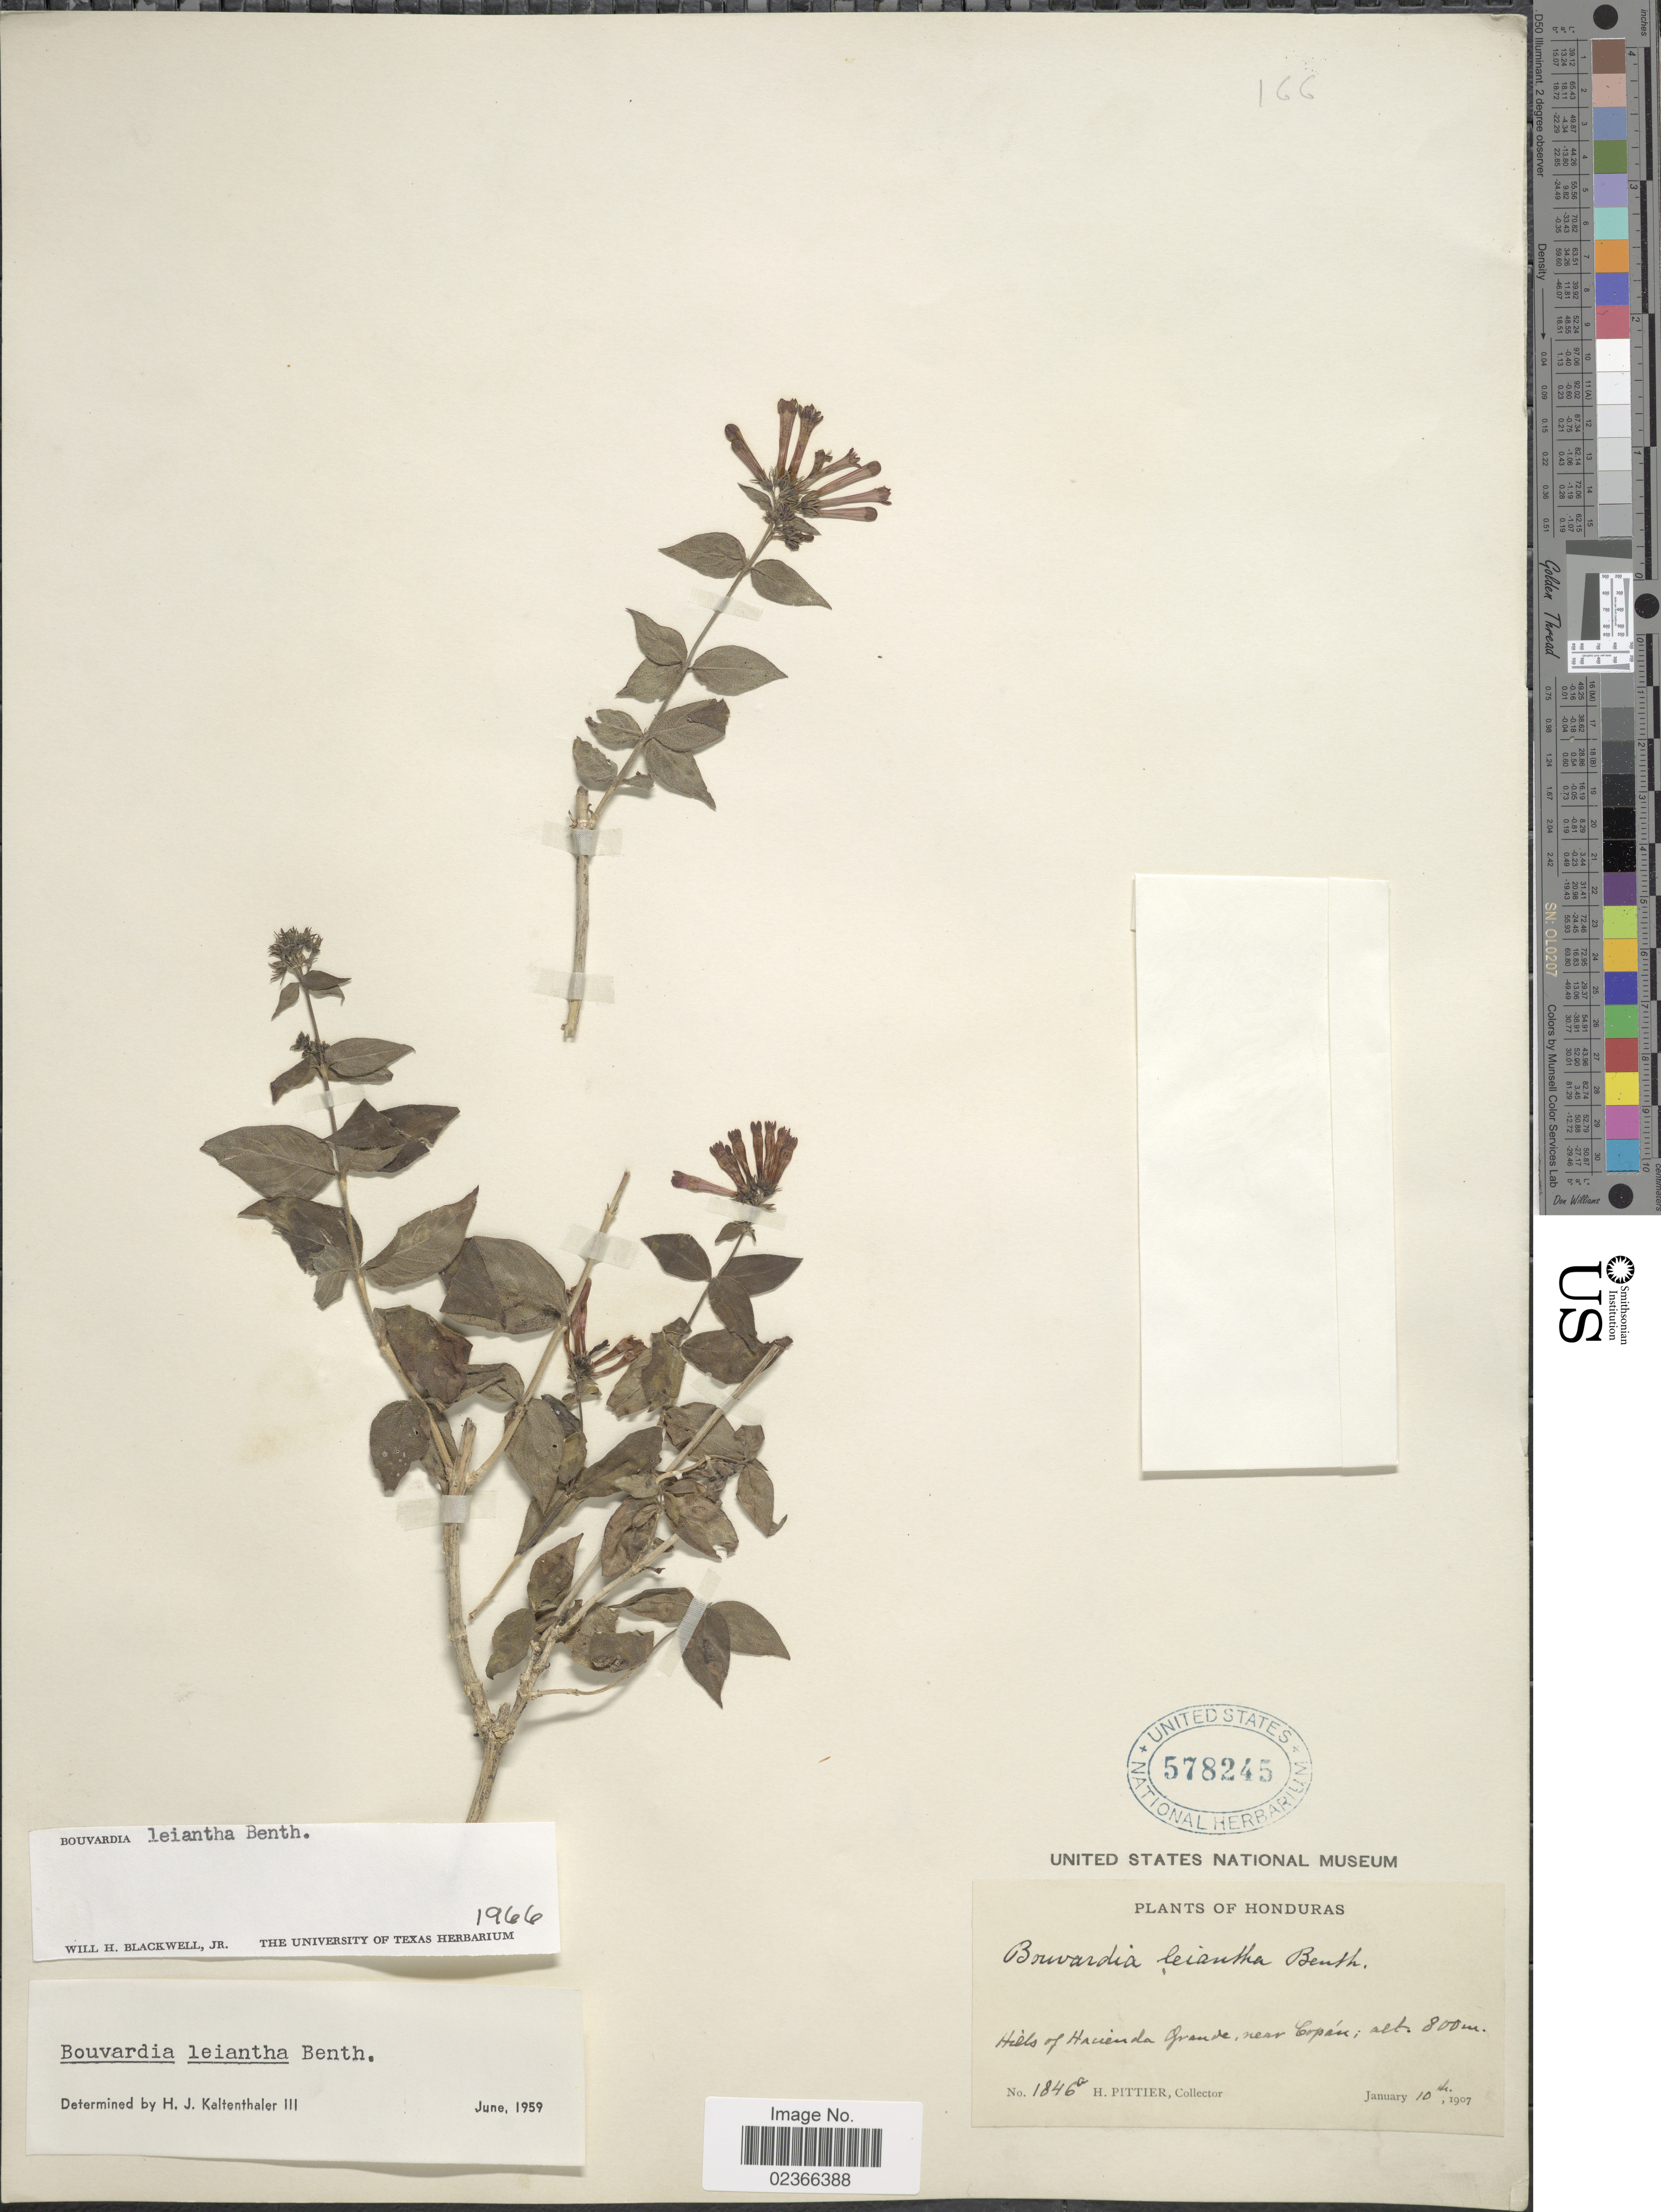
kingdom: Plantae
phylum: Tracheophyta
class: Magnoliopsida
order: Gentianales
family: Rubiaceae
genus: Bouvardia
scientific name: Bouvardia leiantha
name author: Benth.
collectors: H. F. Pittier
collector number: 1846a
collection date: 1907-01-10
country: Honduras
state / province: Copán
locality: Hills of Hacienda Grande, near Copan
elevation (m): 800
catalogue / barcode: US 578245